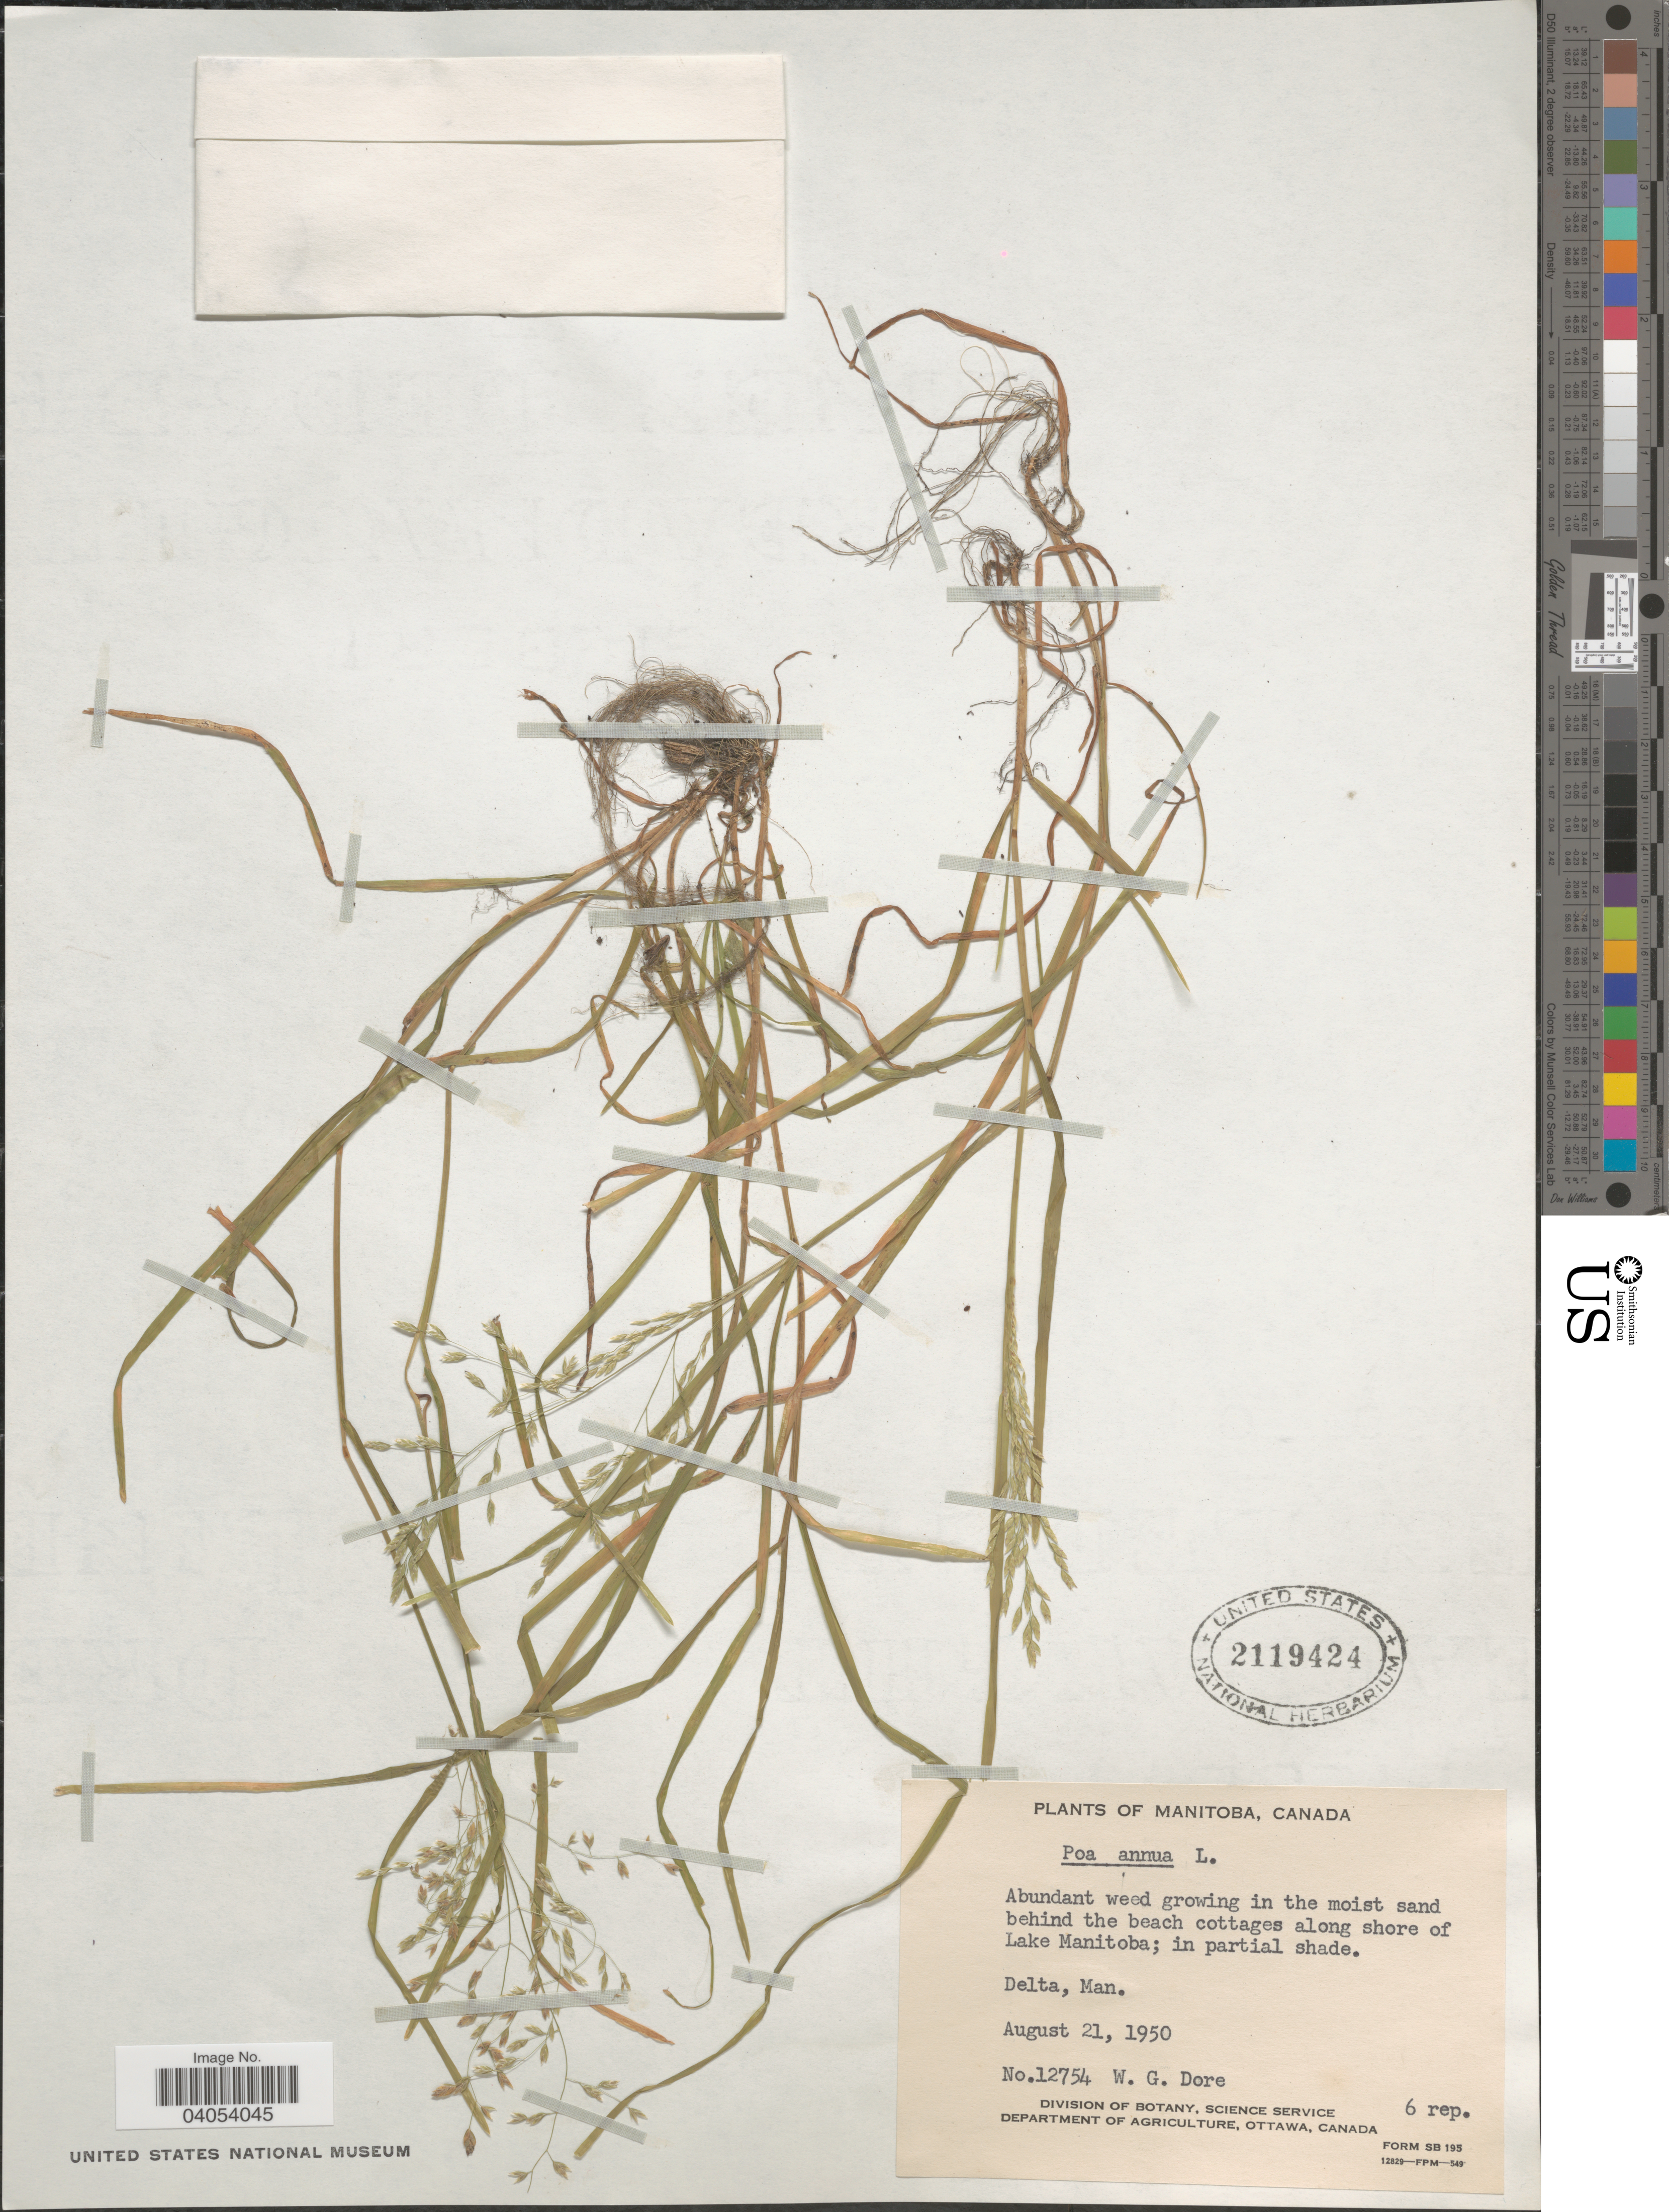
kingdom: Plantae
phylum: Tracheophyta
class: Liliopsida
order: Poales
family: Poaceae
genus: Poa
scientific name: Poa annua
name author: L.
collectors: W. Dore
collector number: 12754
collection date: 1950-08-21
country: Canada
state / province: Manitoba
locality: In the moist sand behind the beach cottages along shore of Lake Manitoba; in partial shade. Delta, Man.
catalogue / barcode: US 2119424